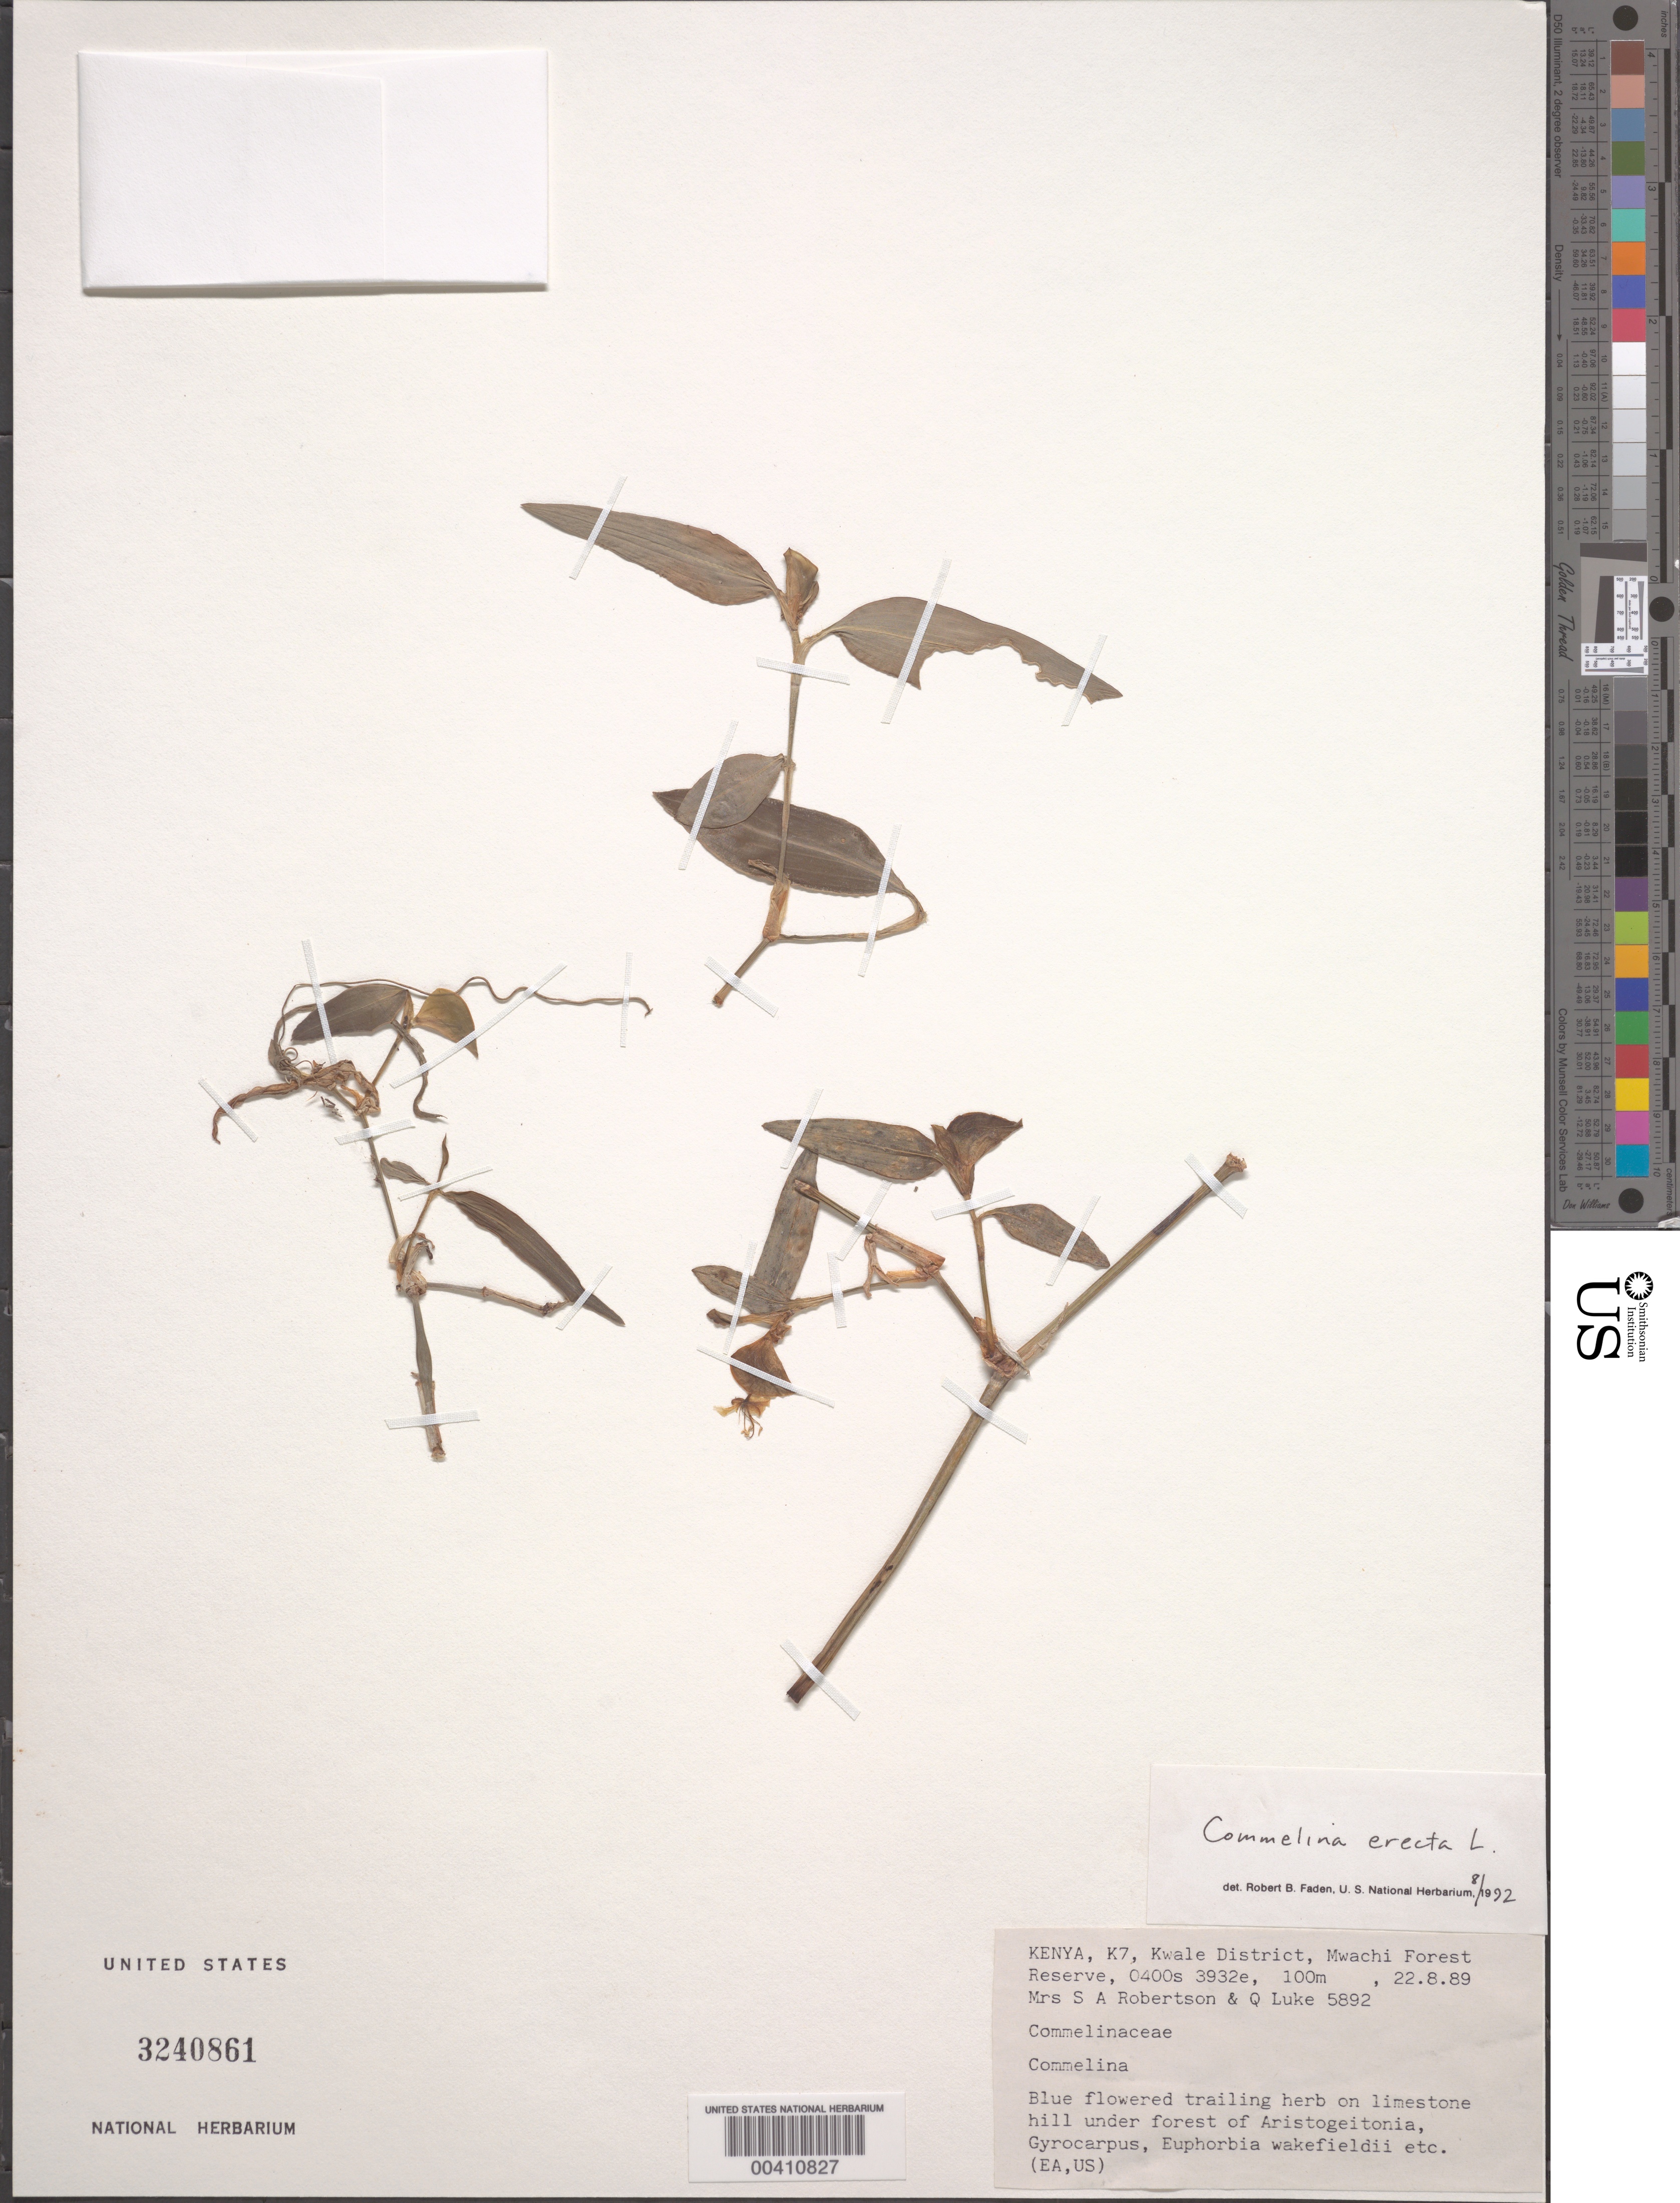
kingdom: Plantae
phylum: Tracheophyta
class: Liliopsida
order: Commelinales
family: Commelinaceae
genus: Commelina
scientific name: Commelina erecta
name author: L.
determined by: Faden, Robert B., (US), Smithsonian Institution - National Museum of Natural History (UNITED STATES)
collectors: Mrs. S. A. Robertson & Q. Luke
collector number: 5892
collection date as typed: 22 Aug 1989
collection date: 1989-08-22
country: Kenya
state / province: Kwale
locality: Kwale district, mwachi forest reserve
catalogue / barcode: US 3240861